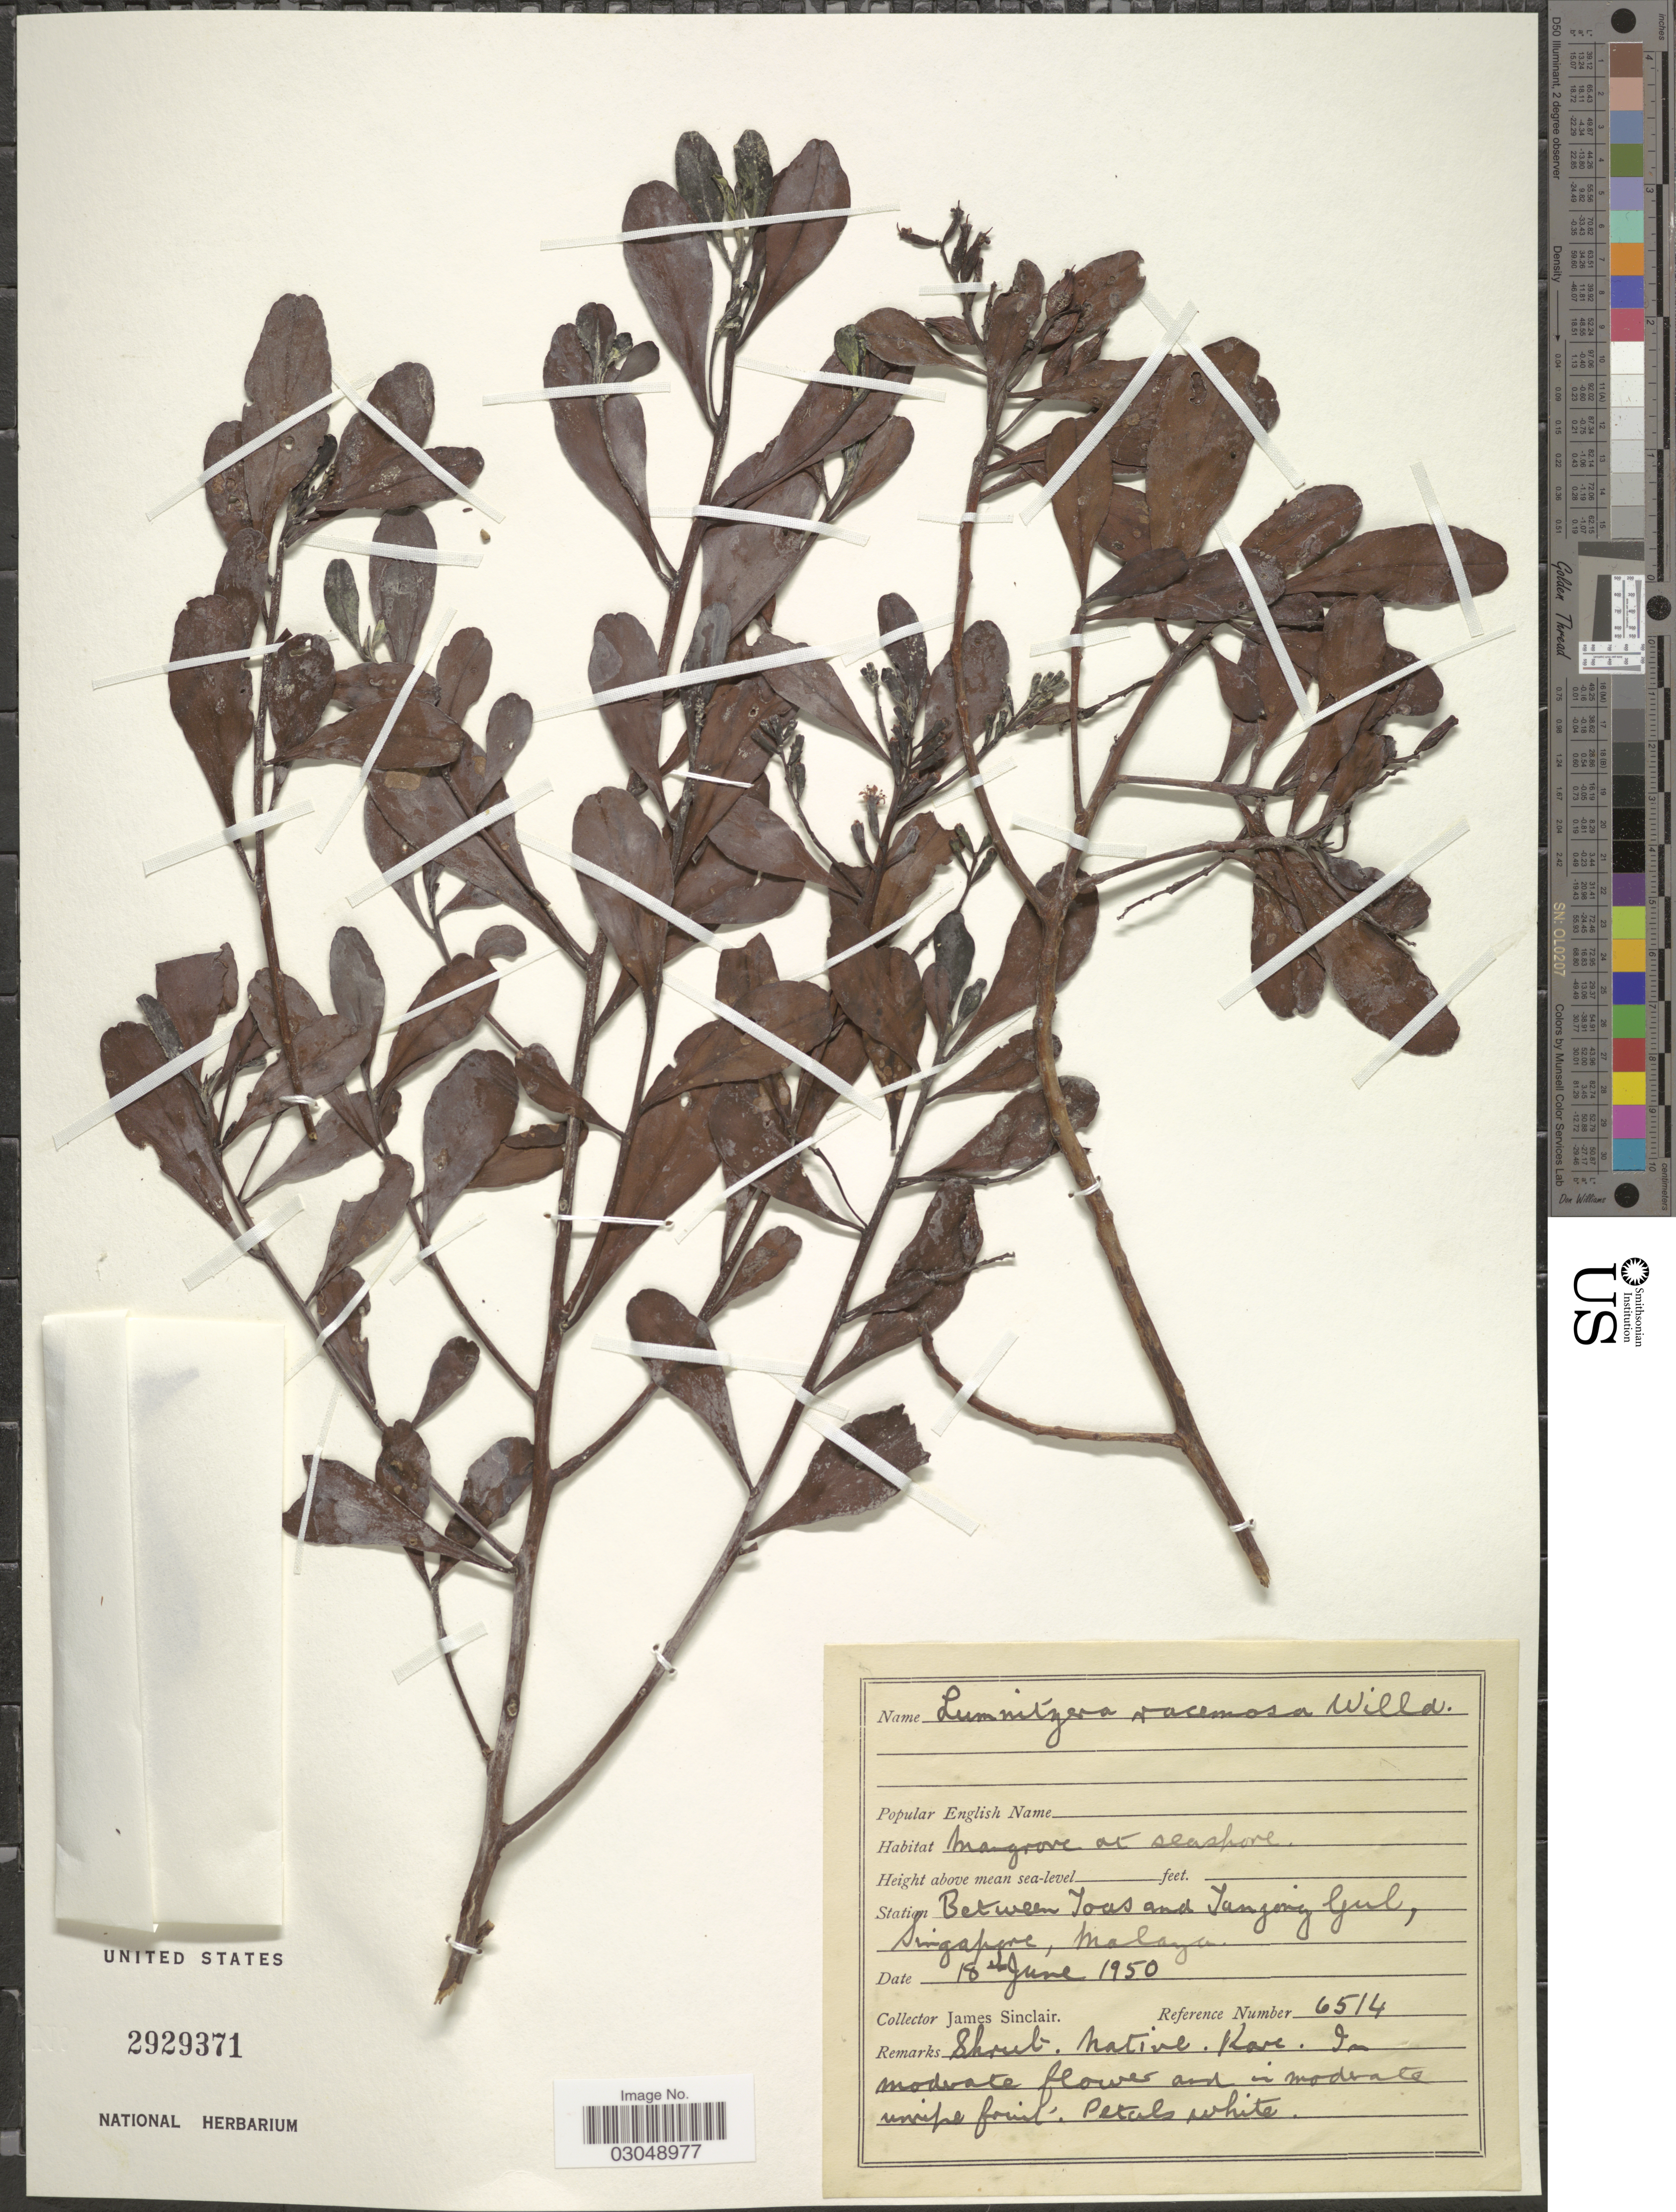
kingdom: Plantae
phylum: Tracheophyta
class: Magnoliopsida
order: Myrtales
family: Combretaceae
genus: Lumnitzera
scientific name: Lumnitzera racemosa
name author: Willd.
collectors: J. Sinclair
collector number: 6514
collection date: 1950-06-18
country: Singapore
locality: Between Toas and Tanjong Gul, Malaya.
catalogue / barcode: US 2929371